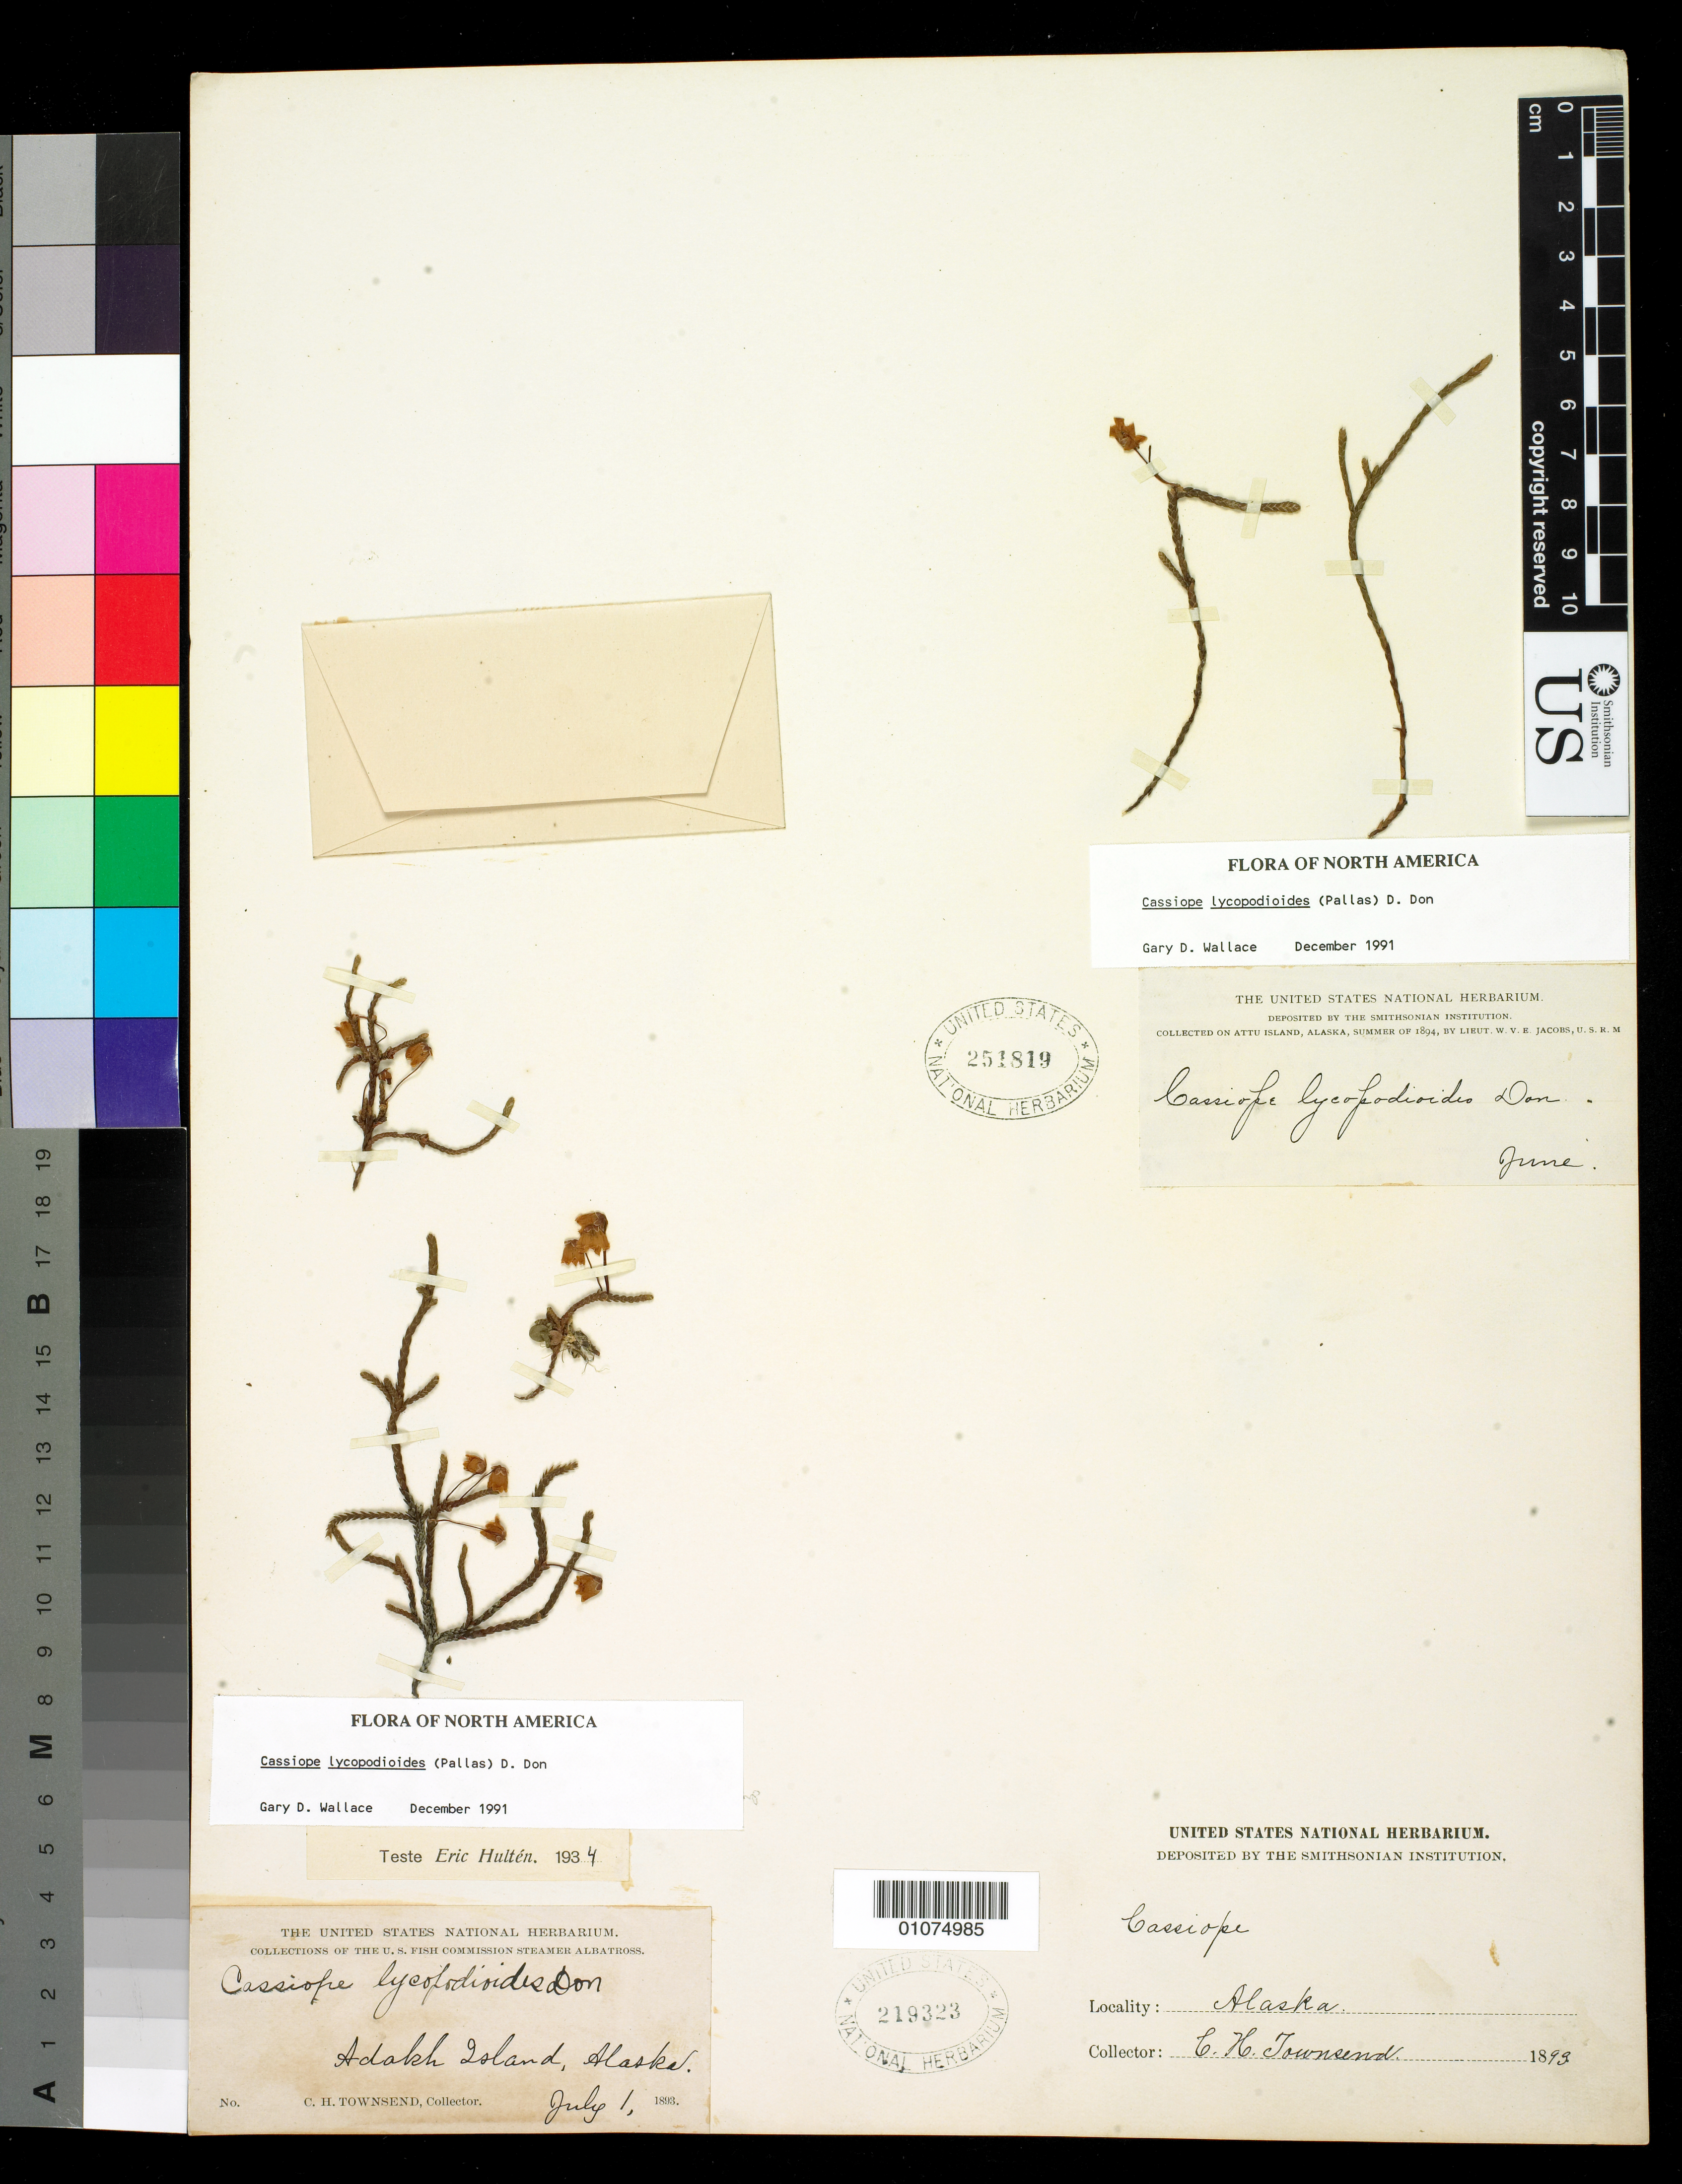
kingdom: Plantae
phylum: Tracheophyta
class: Magnoliopsida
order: Ericales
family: Ericaceae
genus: Cassiope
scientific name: Cassiope lycopodioides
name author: (Pall.) D. Don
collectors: C. H. Townsend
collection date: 1893-07-01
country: United States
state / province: Alaska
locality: Adakh Ialand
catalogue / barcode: US 219323